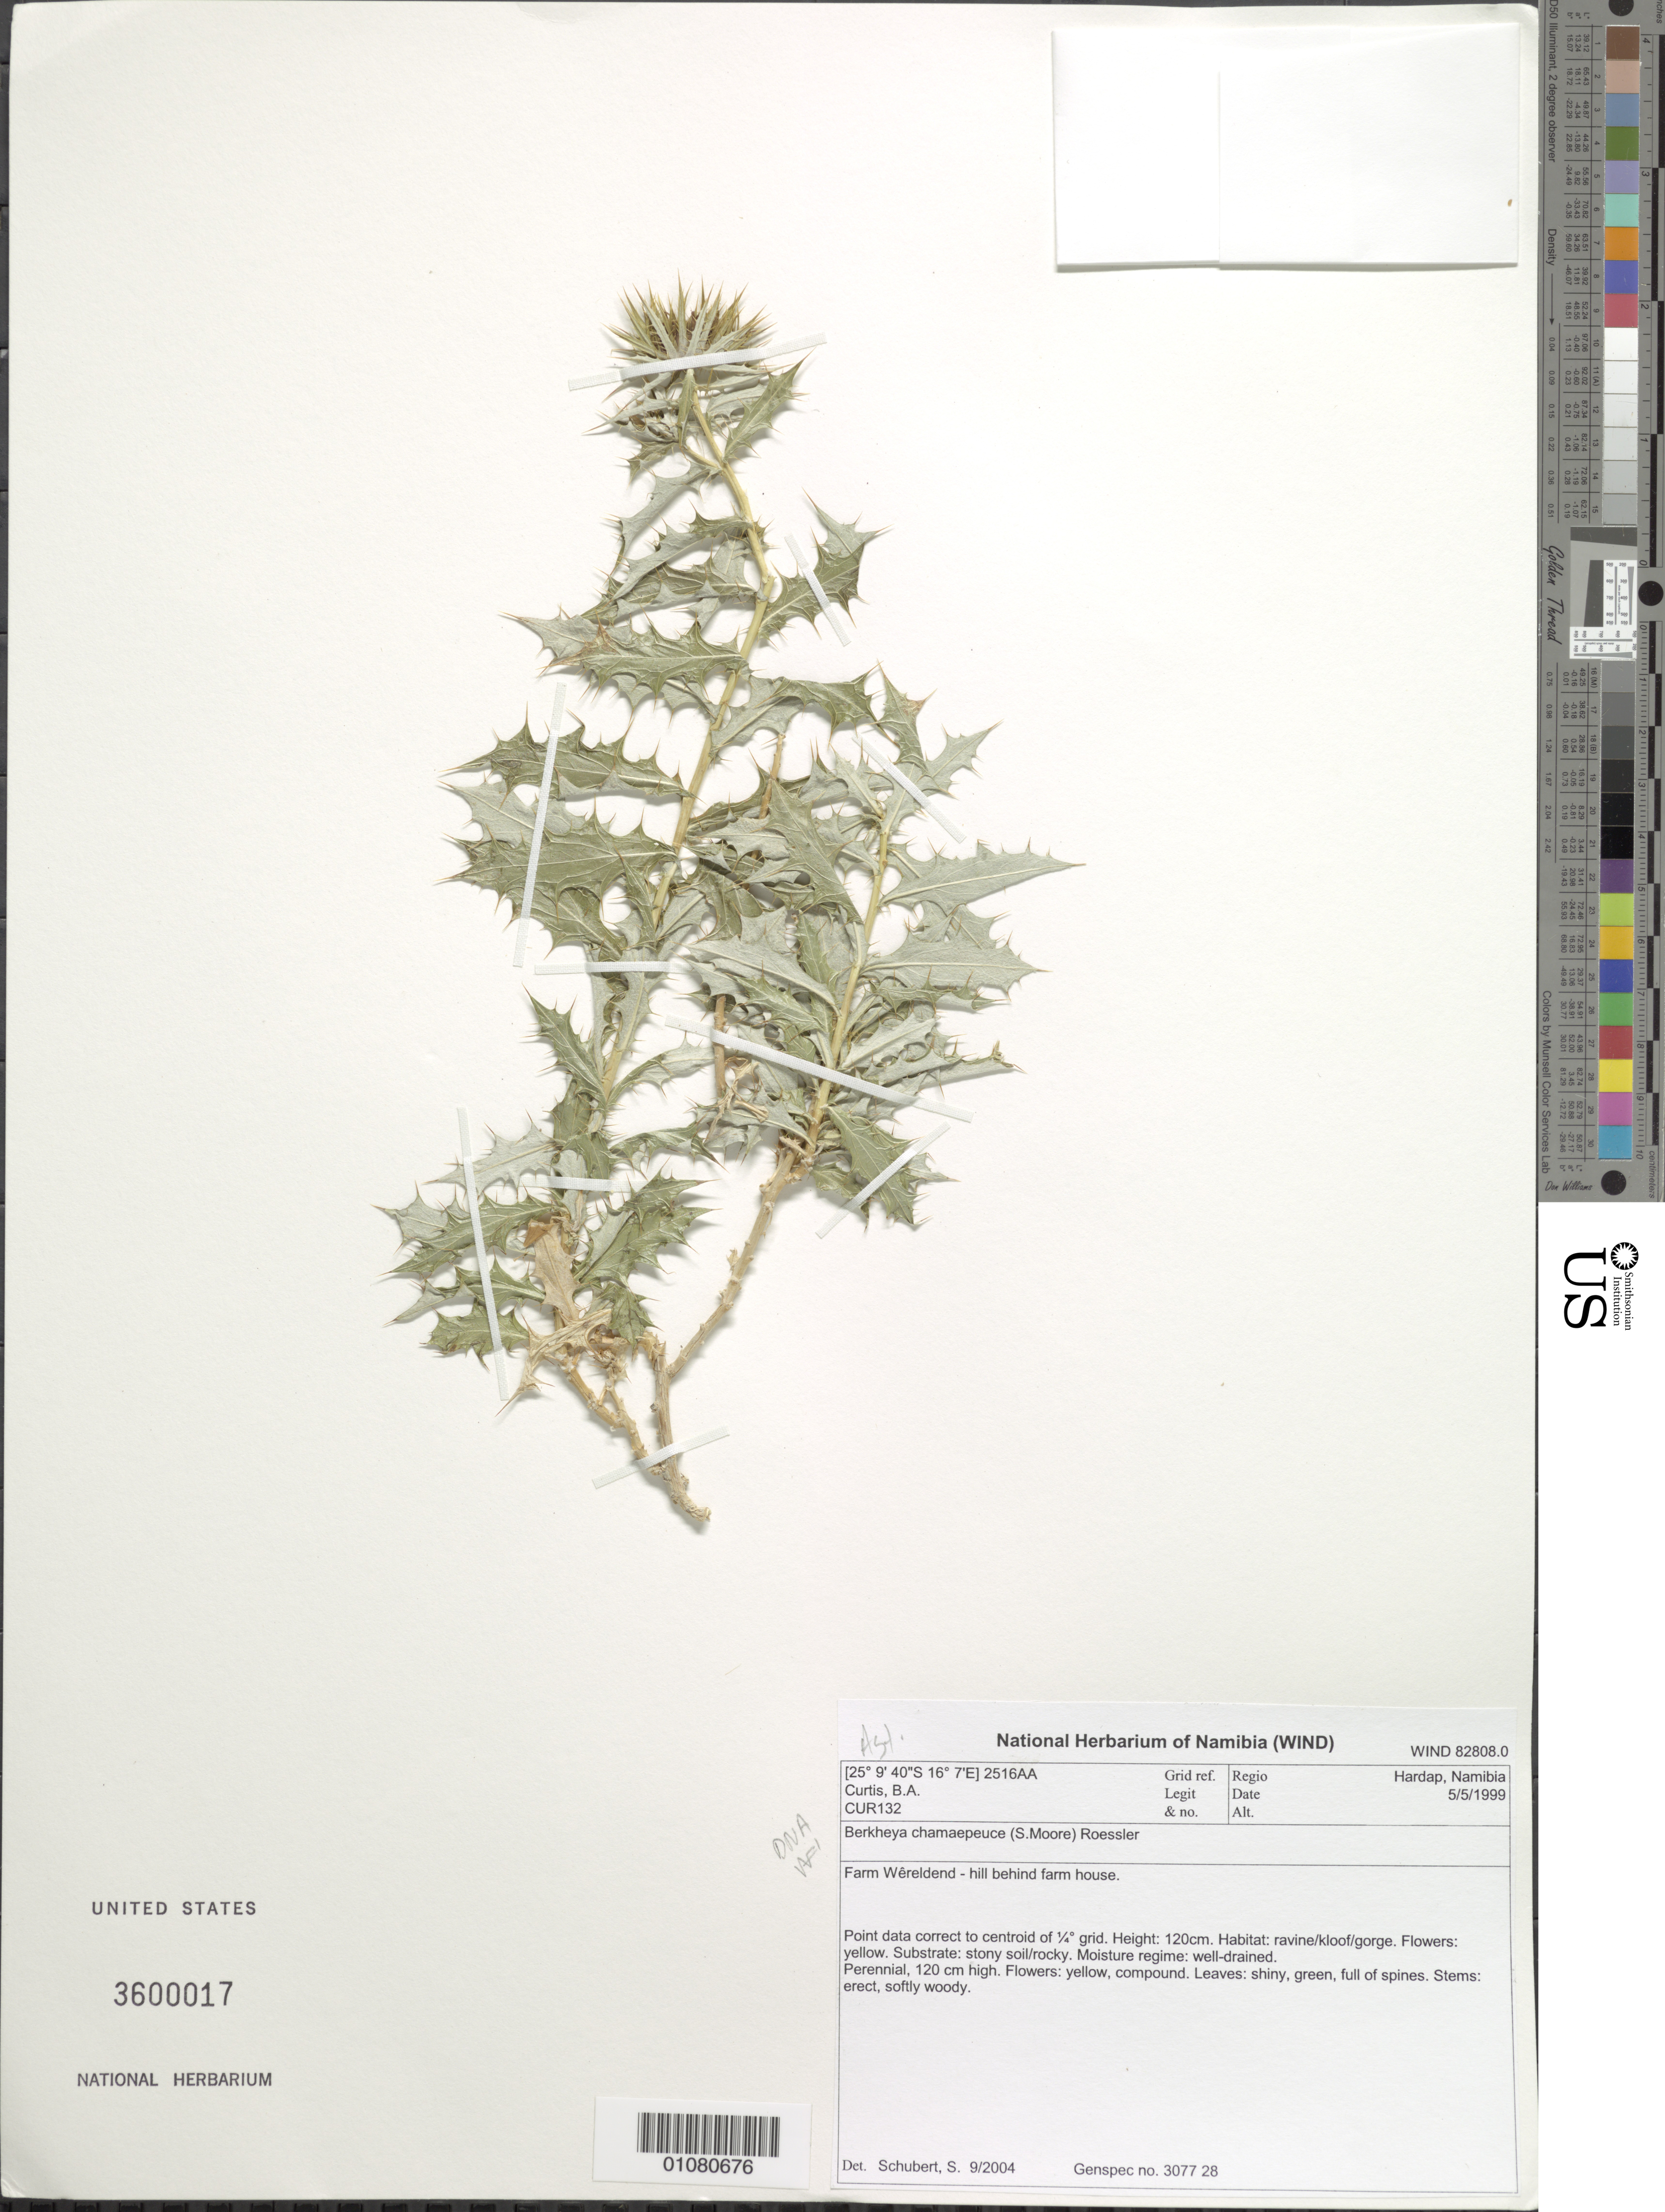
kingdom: Plantae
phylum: Tracheophyta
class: Magnoliopsida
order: Asterales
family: Asteraceae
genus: Berkheya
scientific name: Berkheya chamaepeuce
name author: (S. Moore) Roessler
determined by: Schubert, S.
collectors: B. A. Curtis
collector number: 132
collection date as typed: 5 May 1999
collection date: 1999-05-05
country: Namibia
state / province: Hardap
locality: Farm Wereldend - hill behind farm house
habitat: Ravine / kloof / gorge. Substrate stony / rocky, well-drained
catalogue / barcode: US 3600017